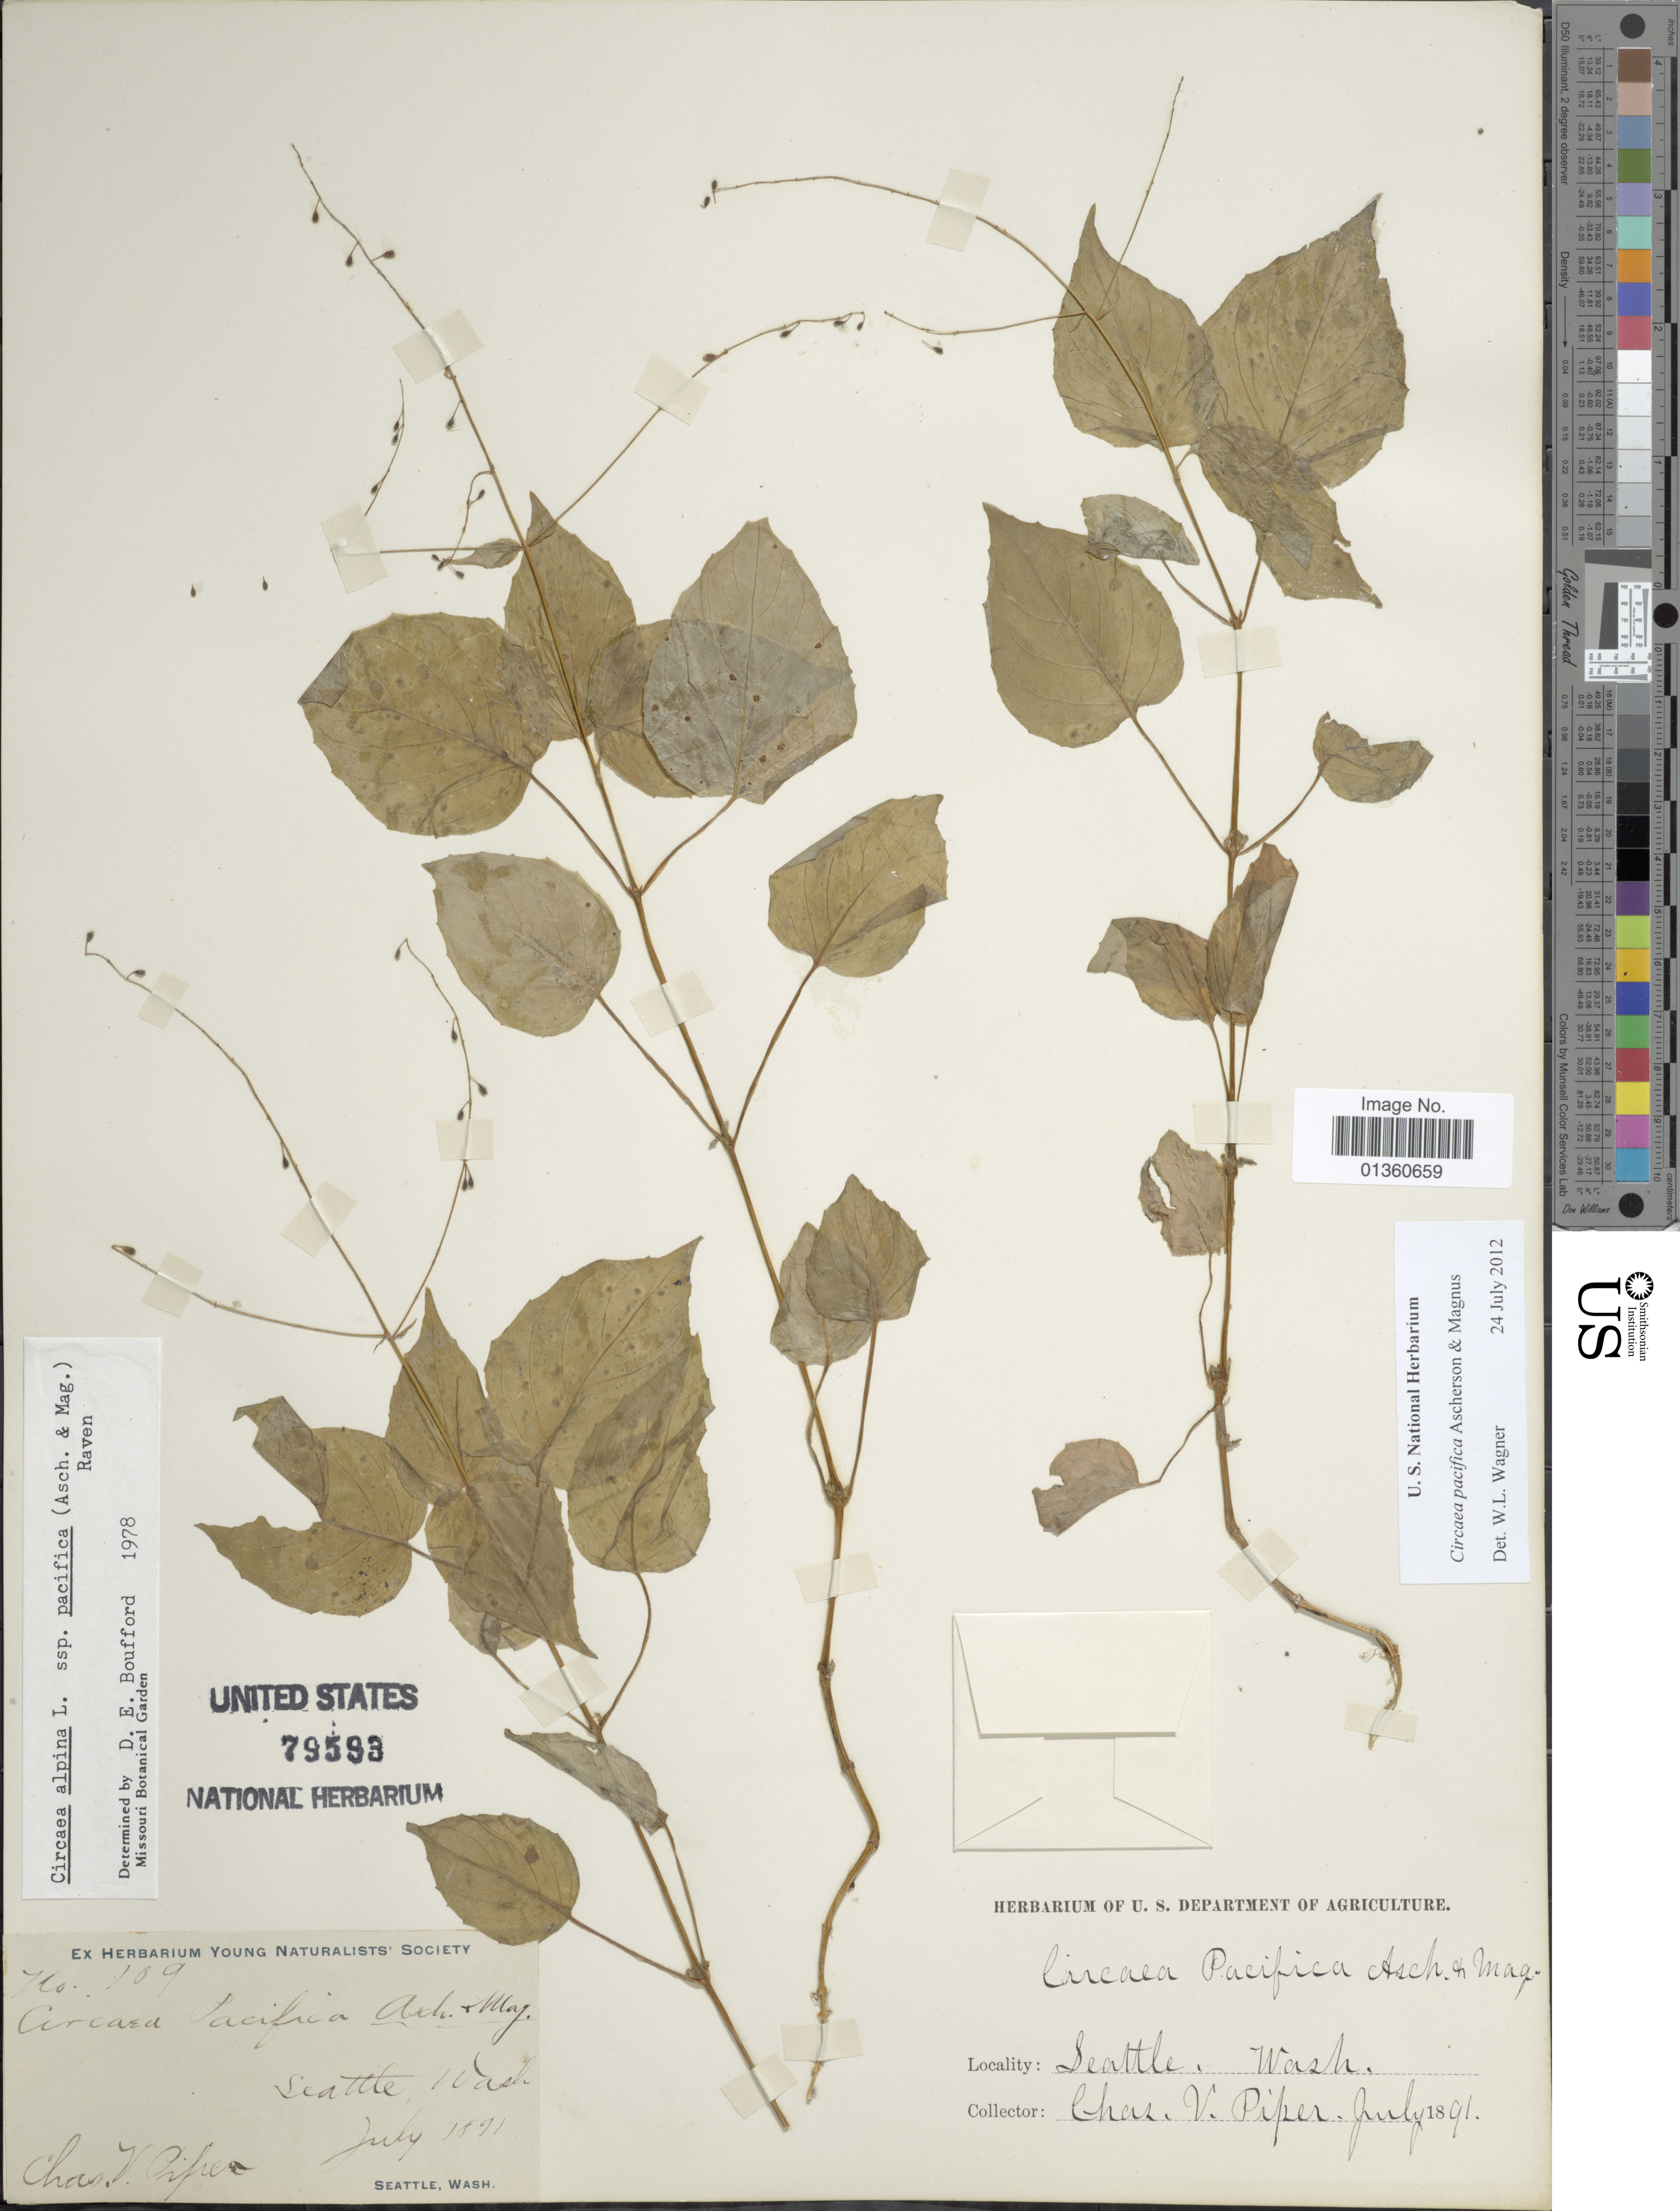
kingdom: Plantae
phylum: Tracheophyta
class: Magnoliopsida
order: Myrtales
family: Onagraceae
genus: Circaea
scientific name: Circaea pacifica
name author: Asch. & Magnus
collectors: C. V. Piper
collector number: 109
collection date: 1891-07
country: United States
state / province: Washington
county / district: King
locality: Seattle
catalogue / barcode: US 79593